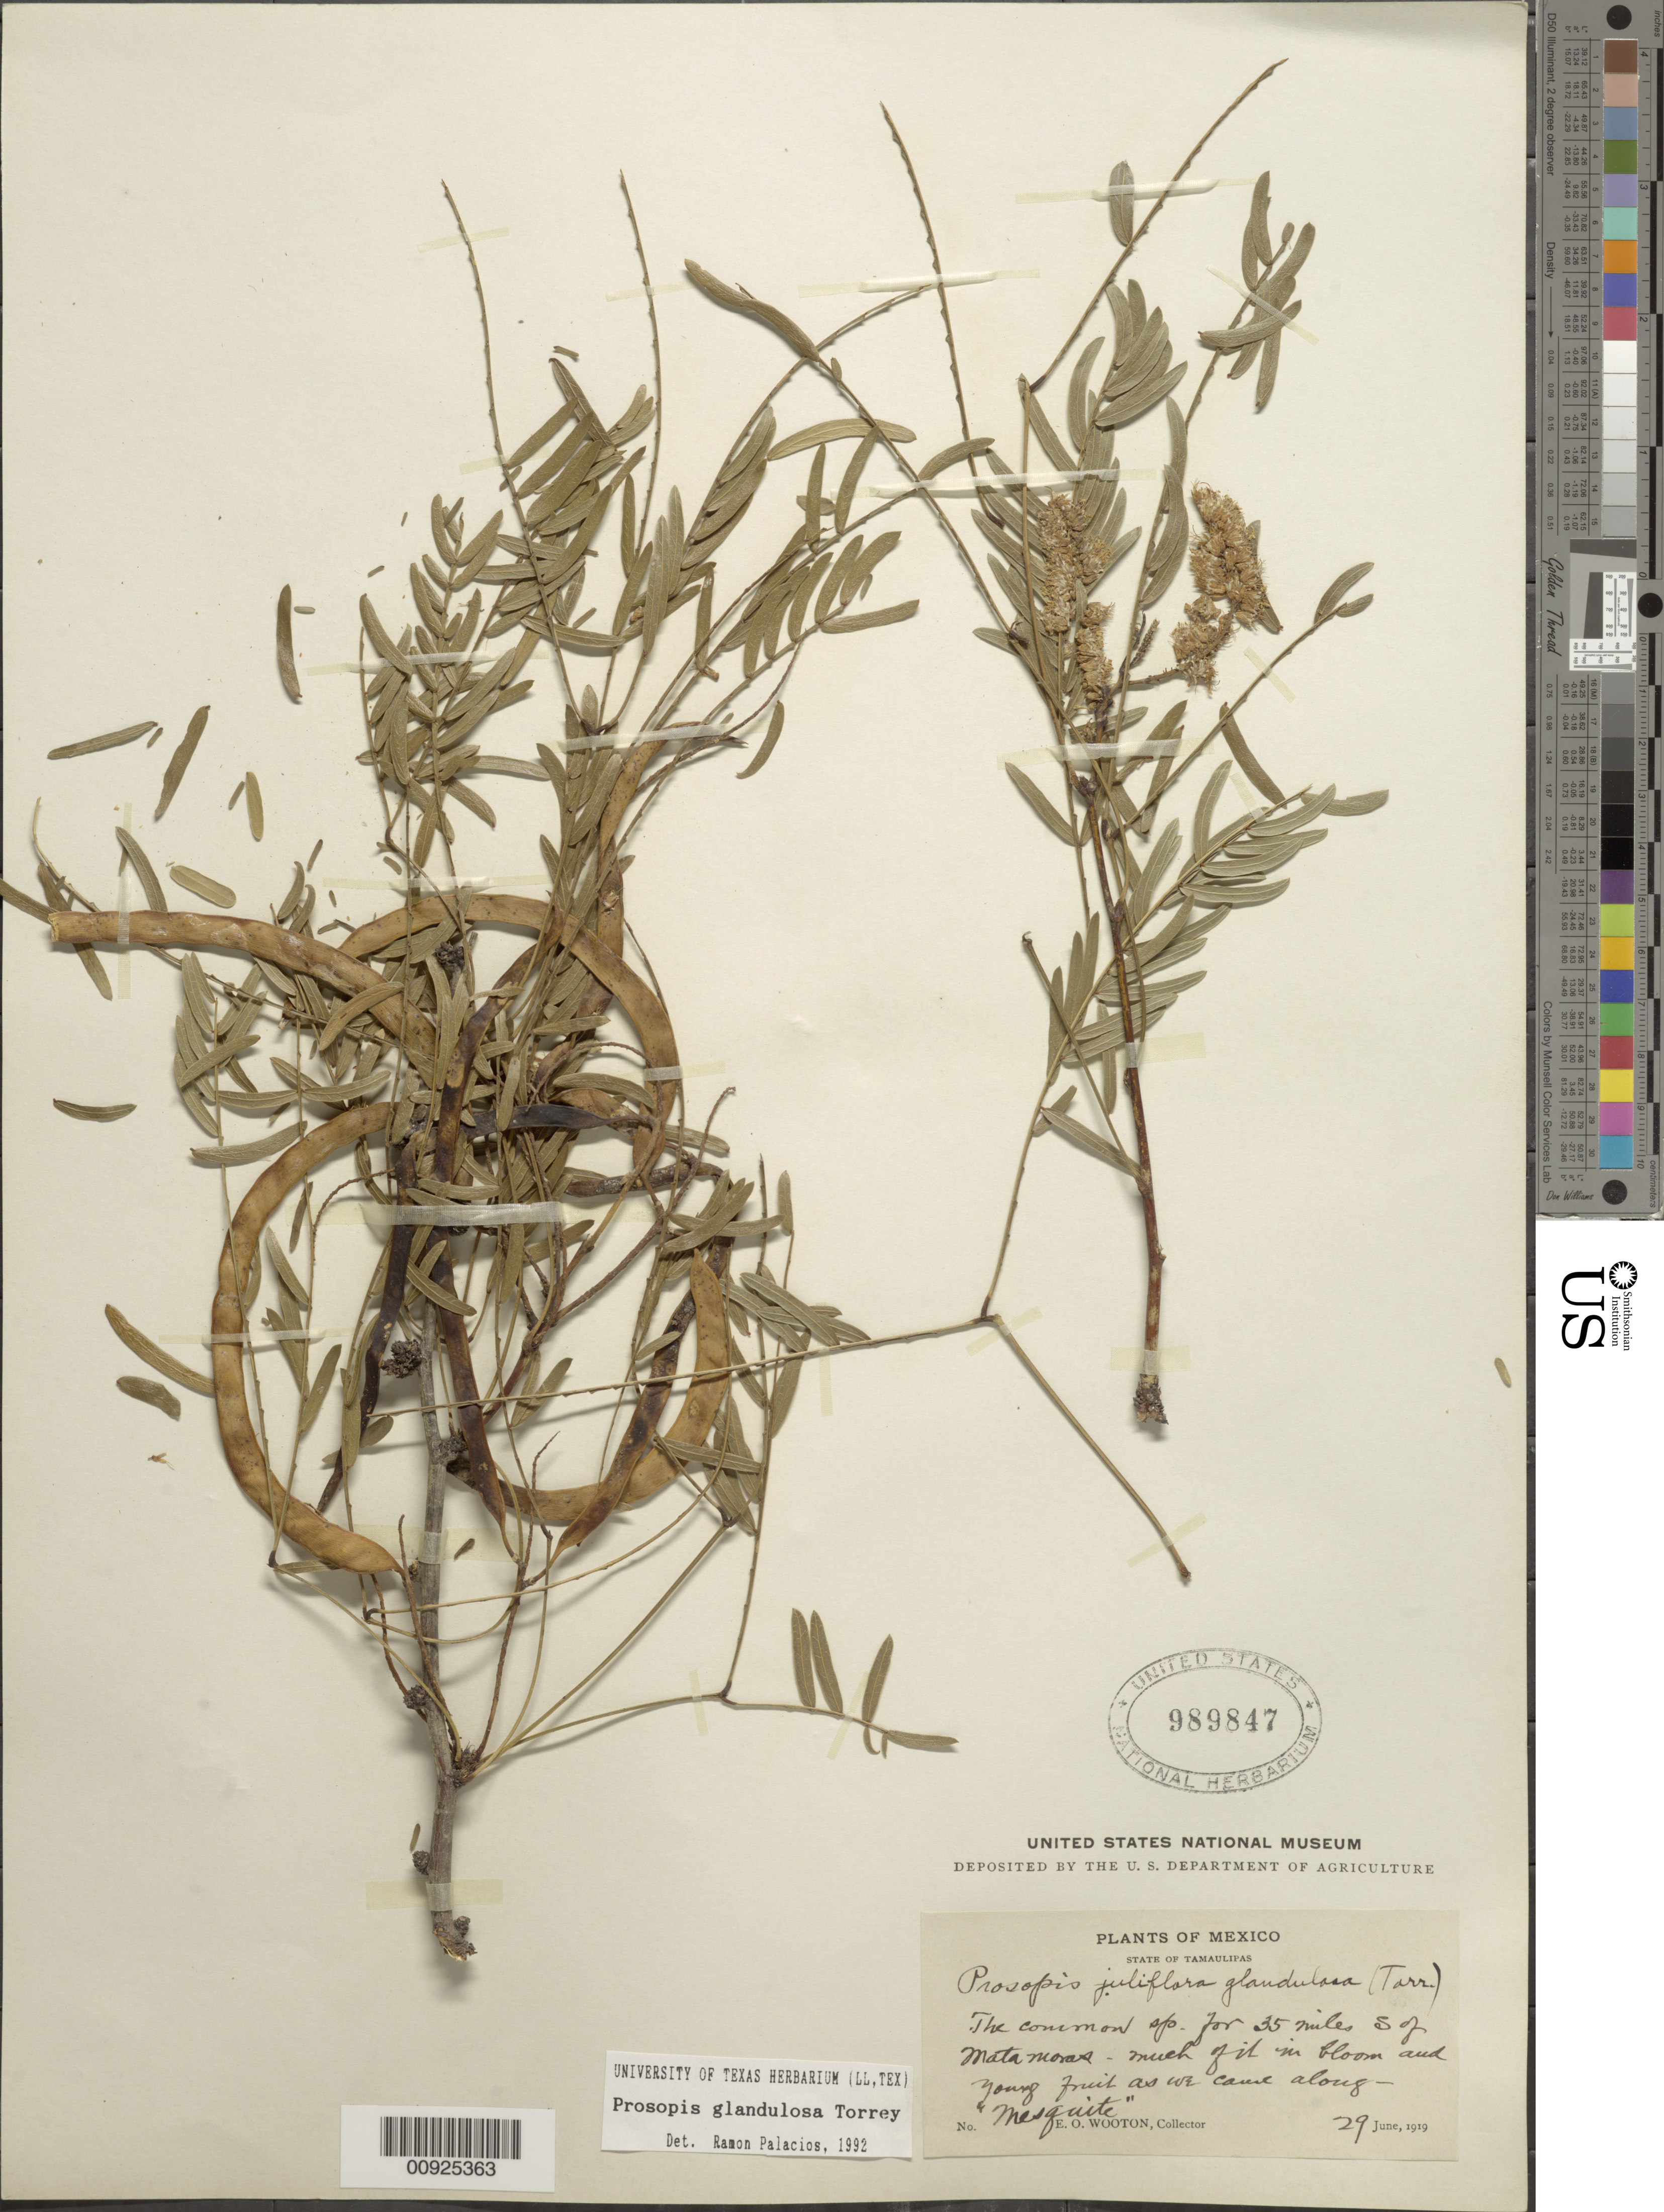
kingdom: Plantae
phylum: Tracheophyta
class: Magnoliopsida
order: Fabales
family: Fabaceae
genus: Neltuma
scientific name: Neltuma glandulosa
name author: (Torr.) Britton & Rose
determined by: Strong, Mark T., (BOT), Smithsonian Institution - National Museum of Natural History (UNITED STATES)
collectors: E. O. Wooton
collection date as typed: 29 Jun 1919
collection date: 1919-06-29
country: Mexico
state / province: Tamaulipas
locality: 35 miles S of Matamoros.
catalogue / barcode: US 989847